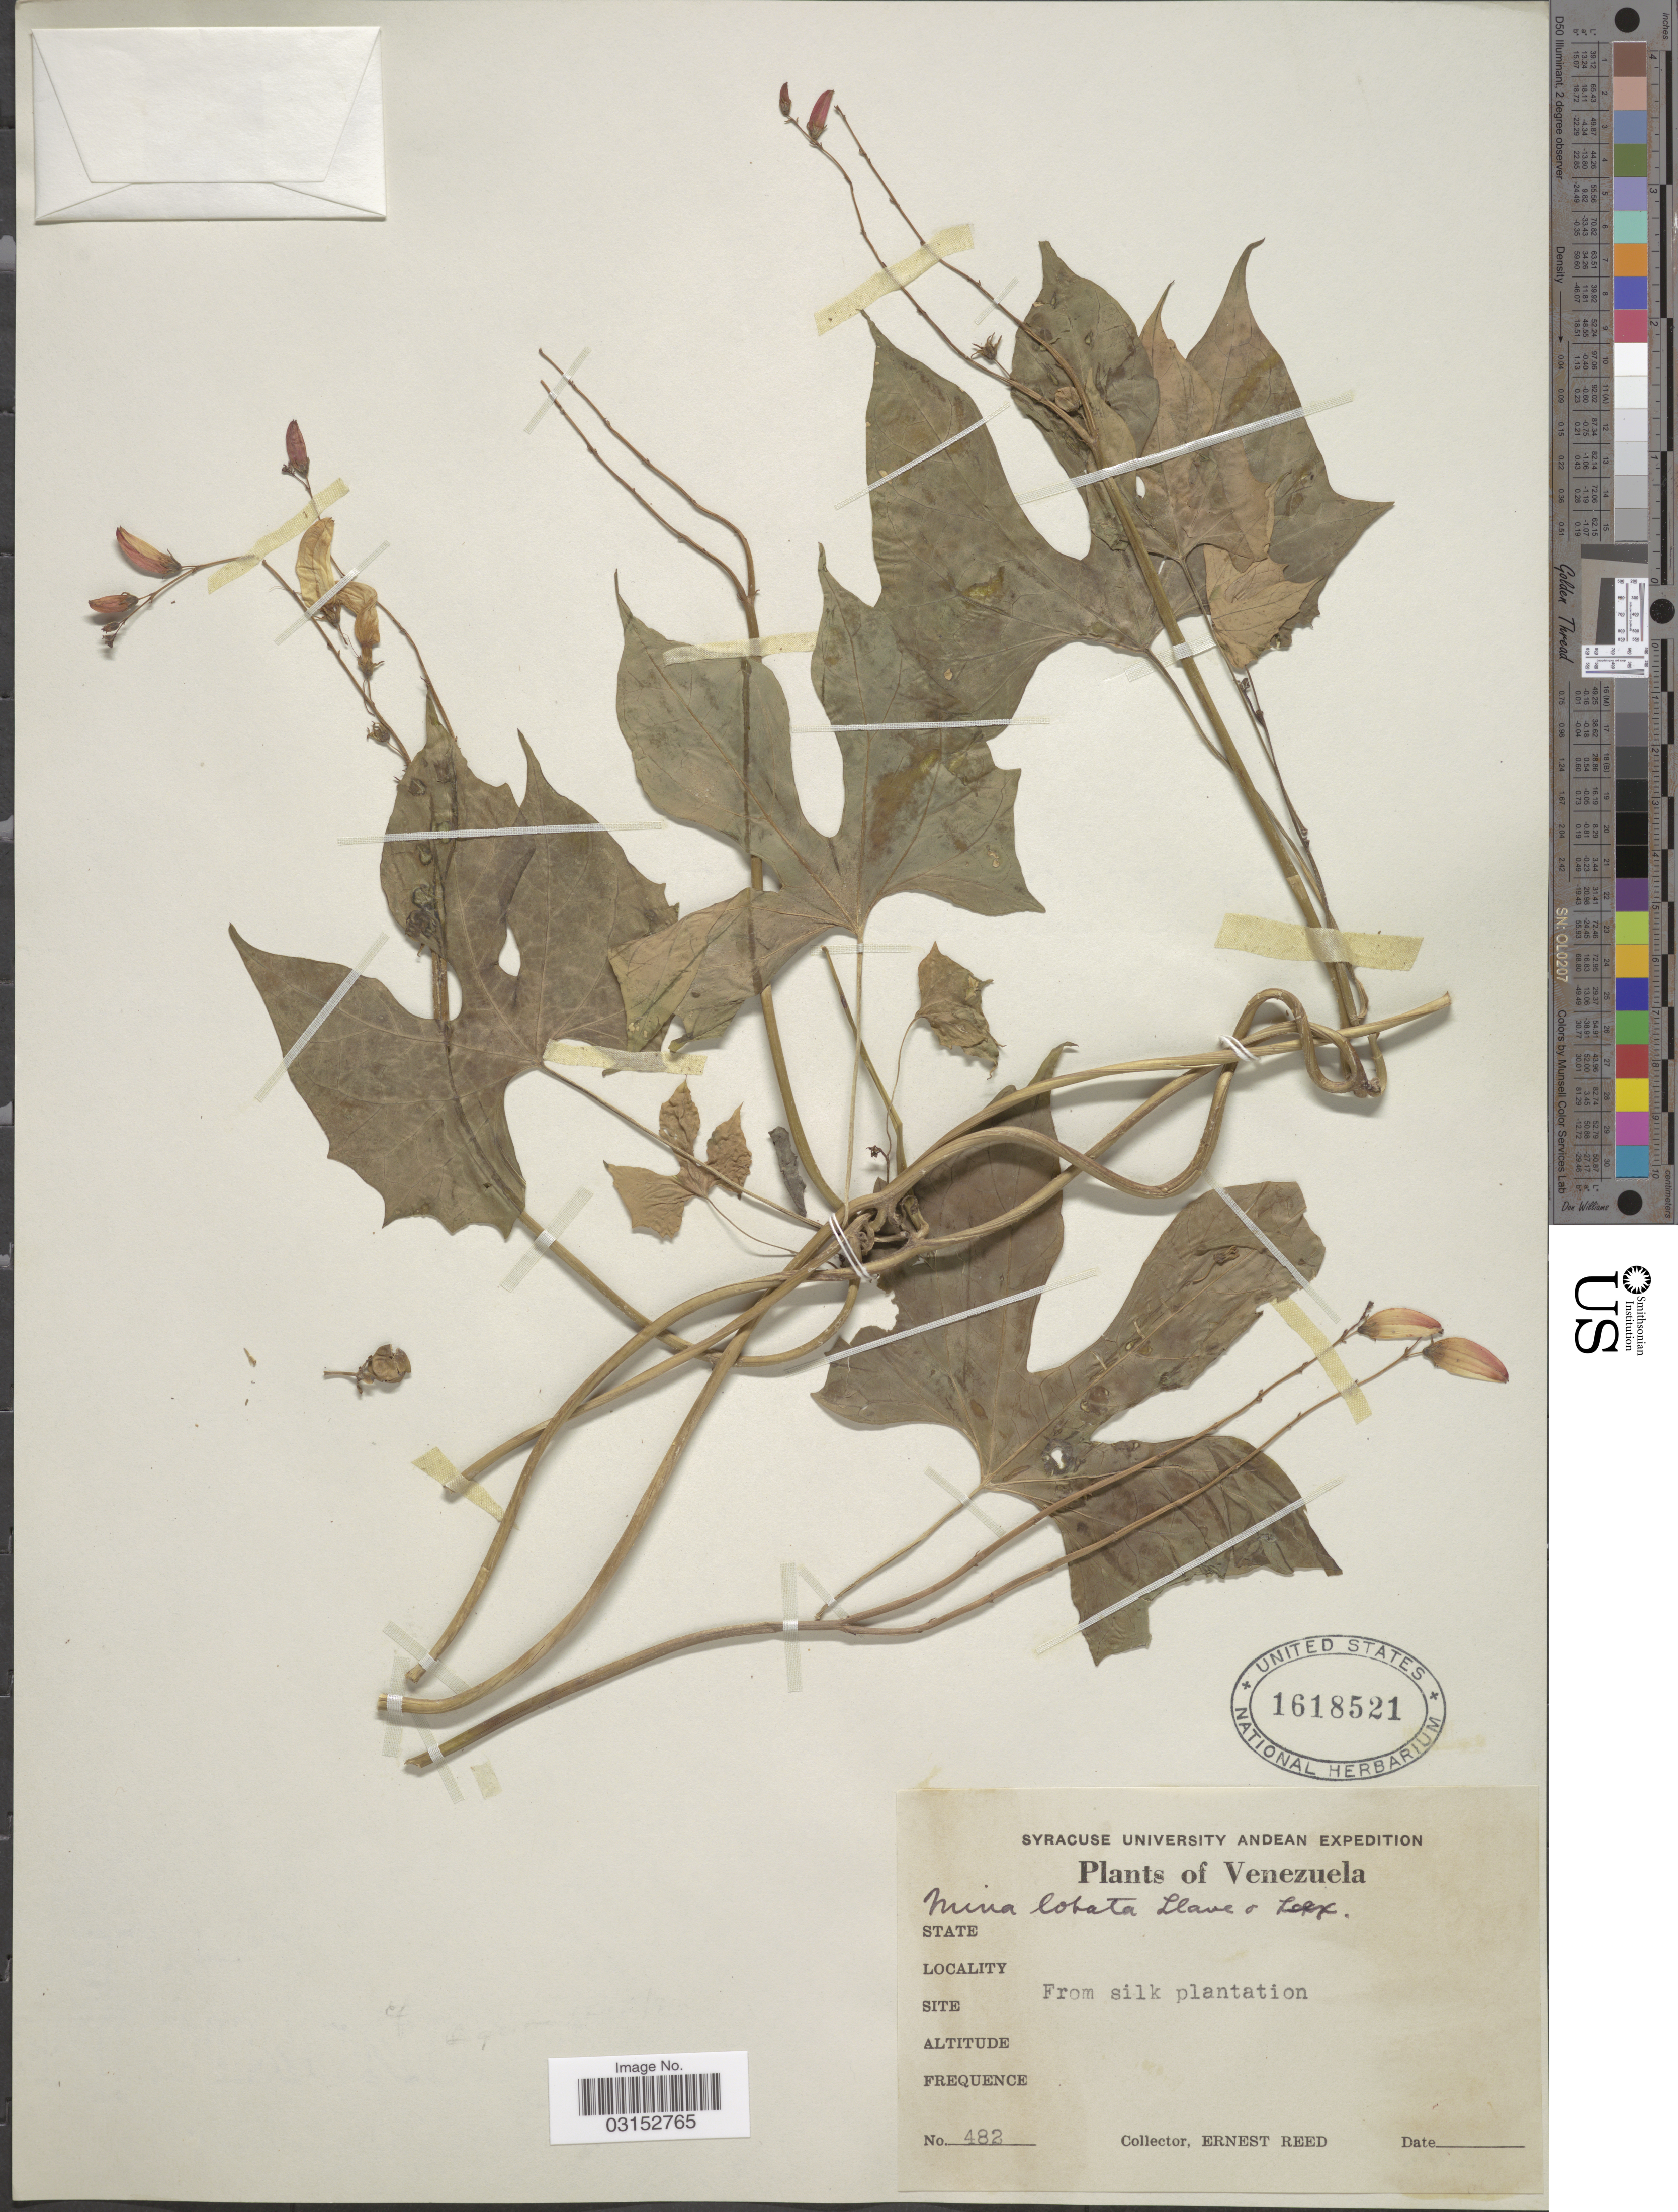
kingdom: Plantae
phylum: Tracheophyta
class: Magnoliopsida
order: Solanales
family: Convolvulaceae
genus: Ipomoea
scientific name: Ipomoea lobata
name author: (Cerv.) Thell.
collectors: E. Reed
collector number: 482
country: Venezuela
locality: From silk plantation.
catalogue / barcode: US 1618521